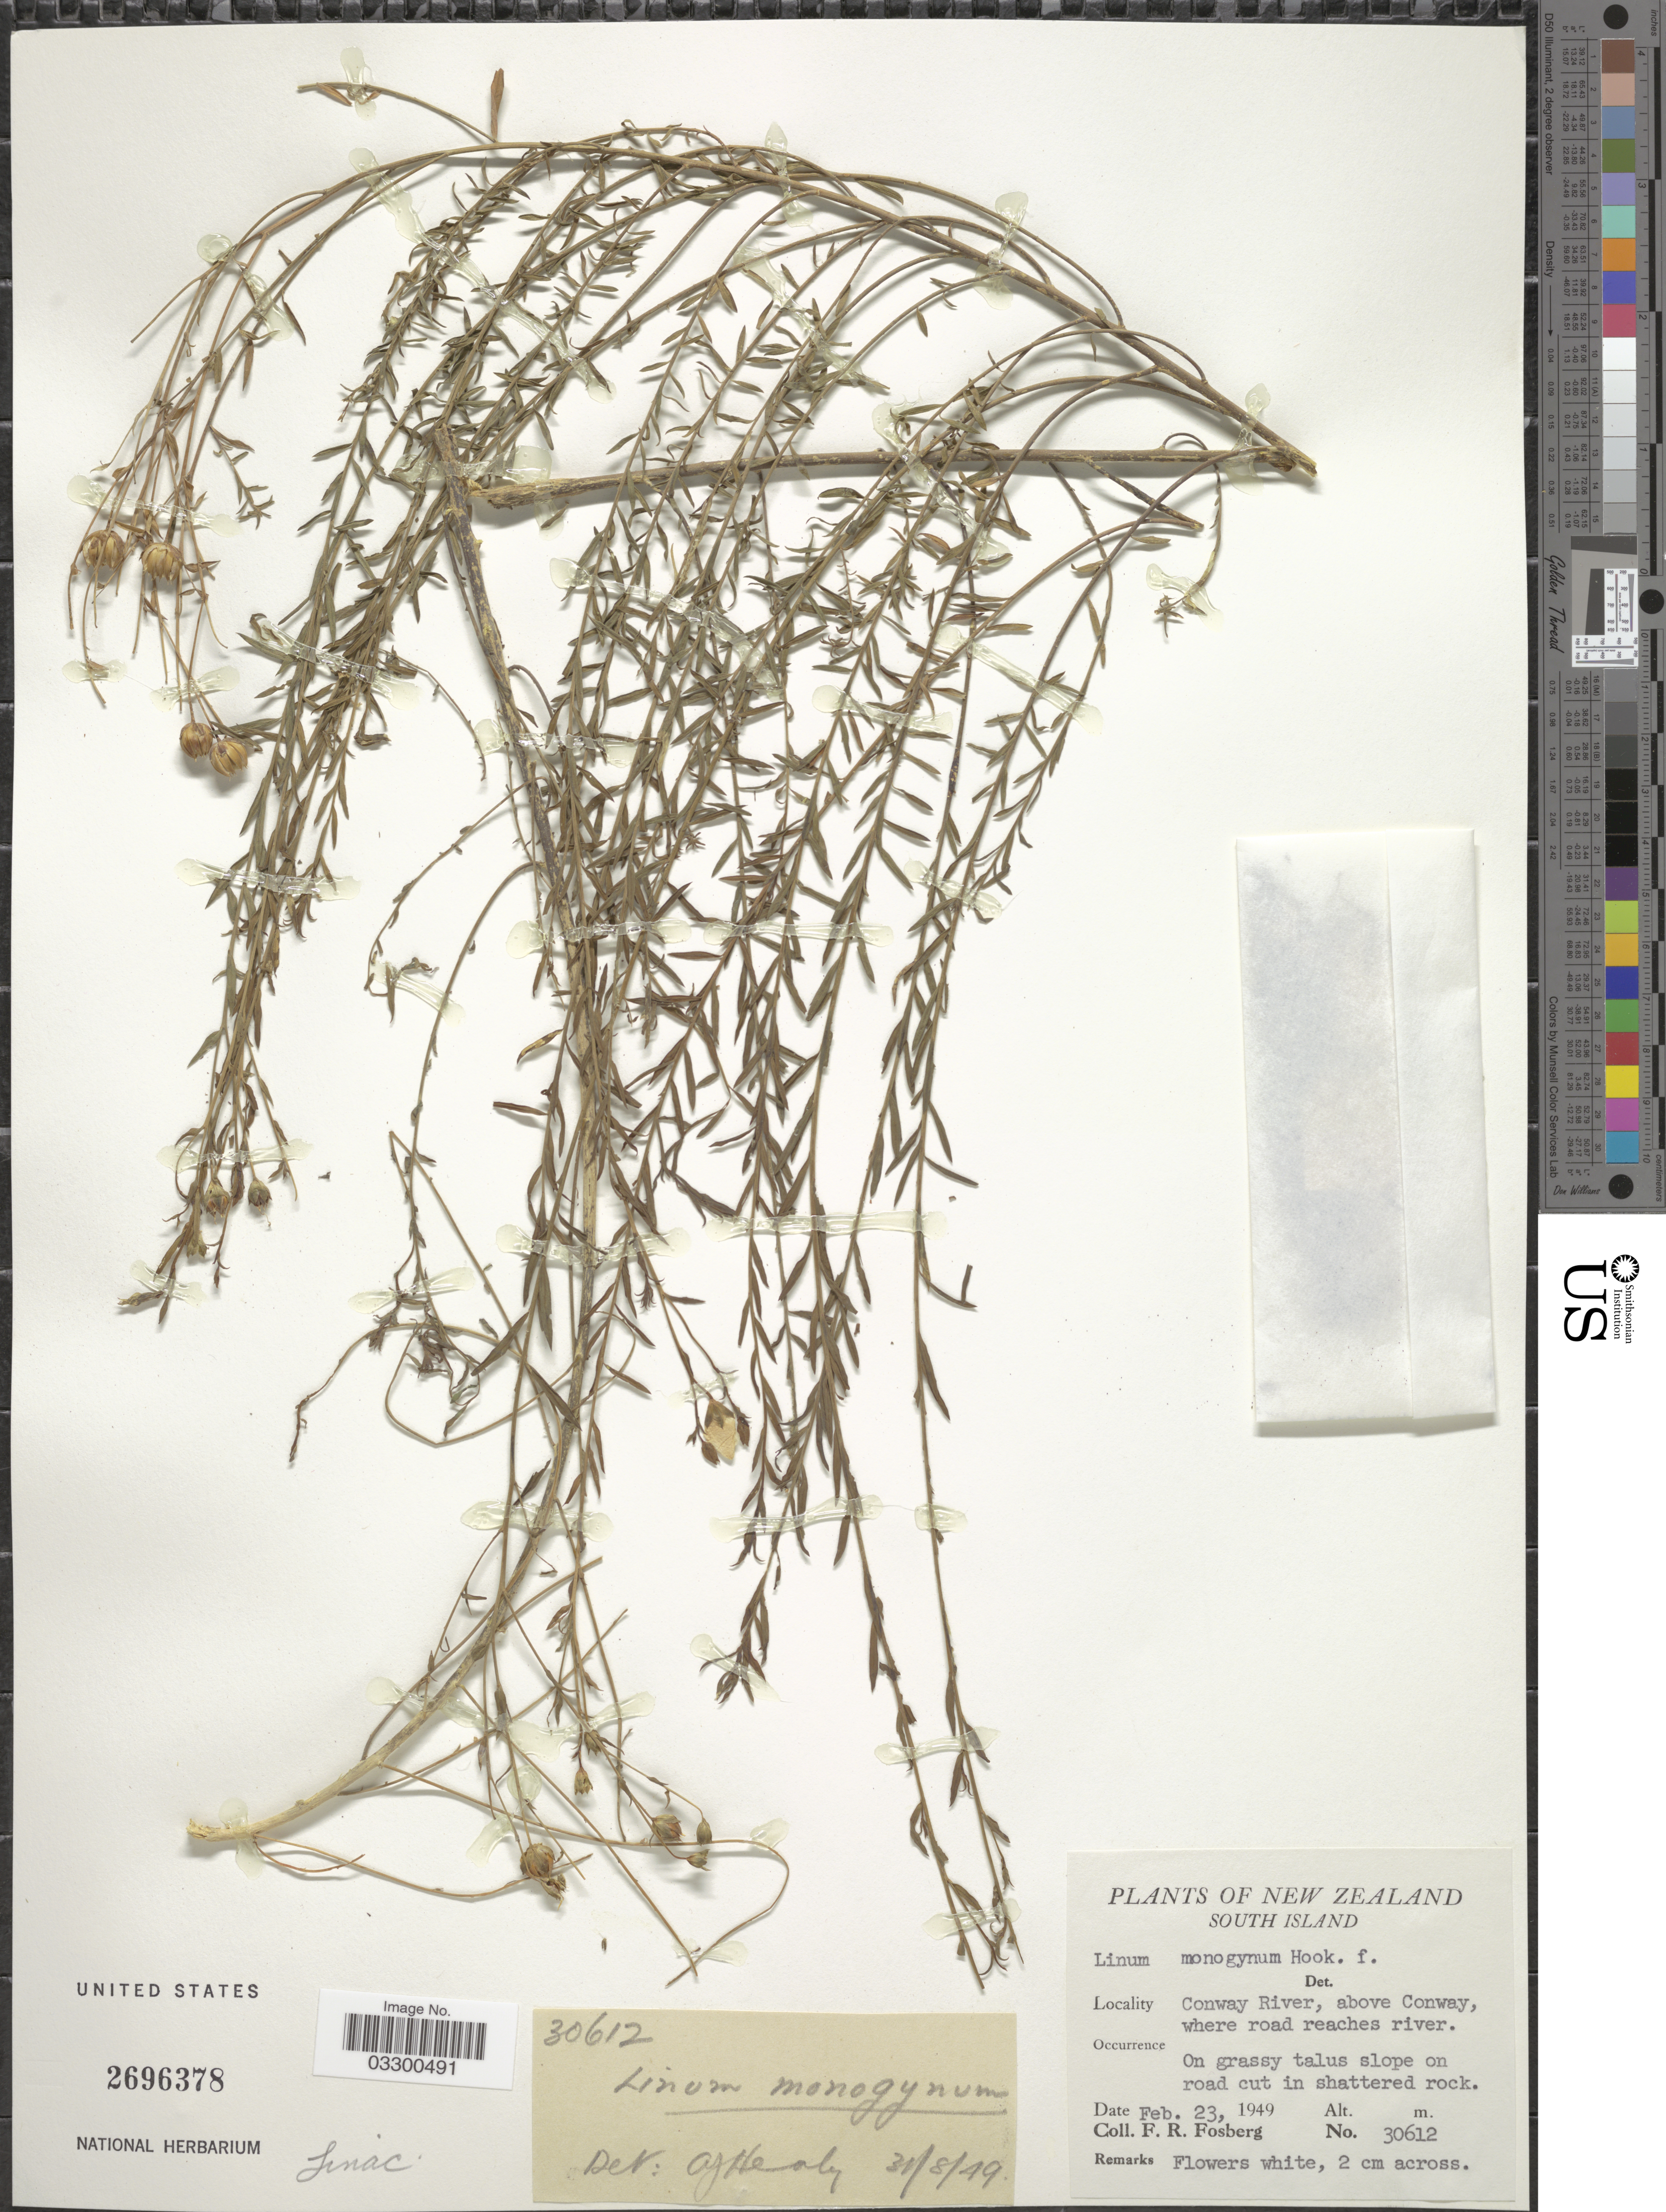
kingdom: Plantae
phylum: Tracheophyta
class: Magnoliopsida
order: Malpighiales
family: Linaceae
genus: Linum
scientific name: Linum monogynum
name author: G. Forst.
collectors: F. R. Fosberg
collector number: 30612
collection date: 1949-02-23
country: New Zealand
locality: South Island, Conway River, above Conway, where road reaches river.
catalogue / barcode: US 2696378